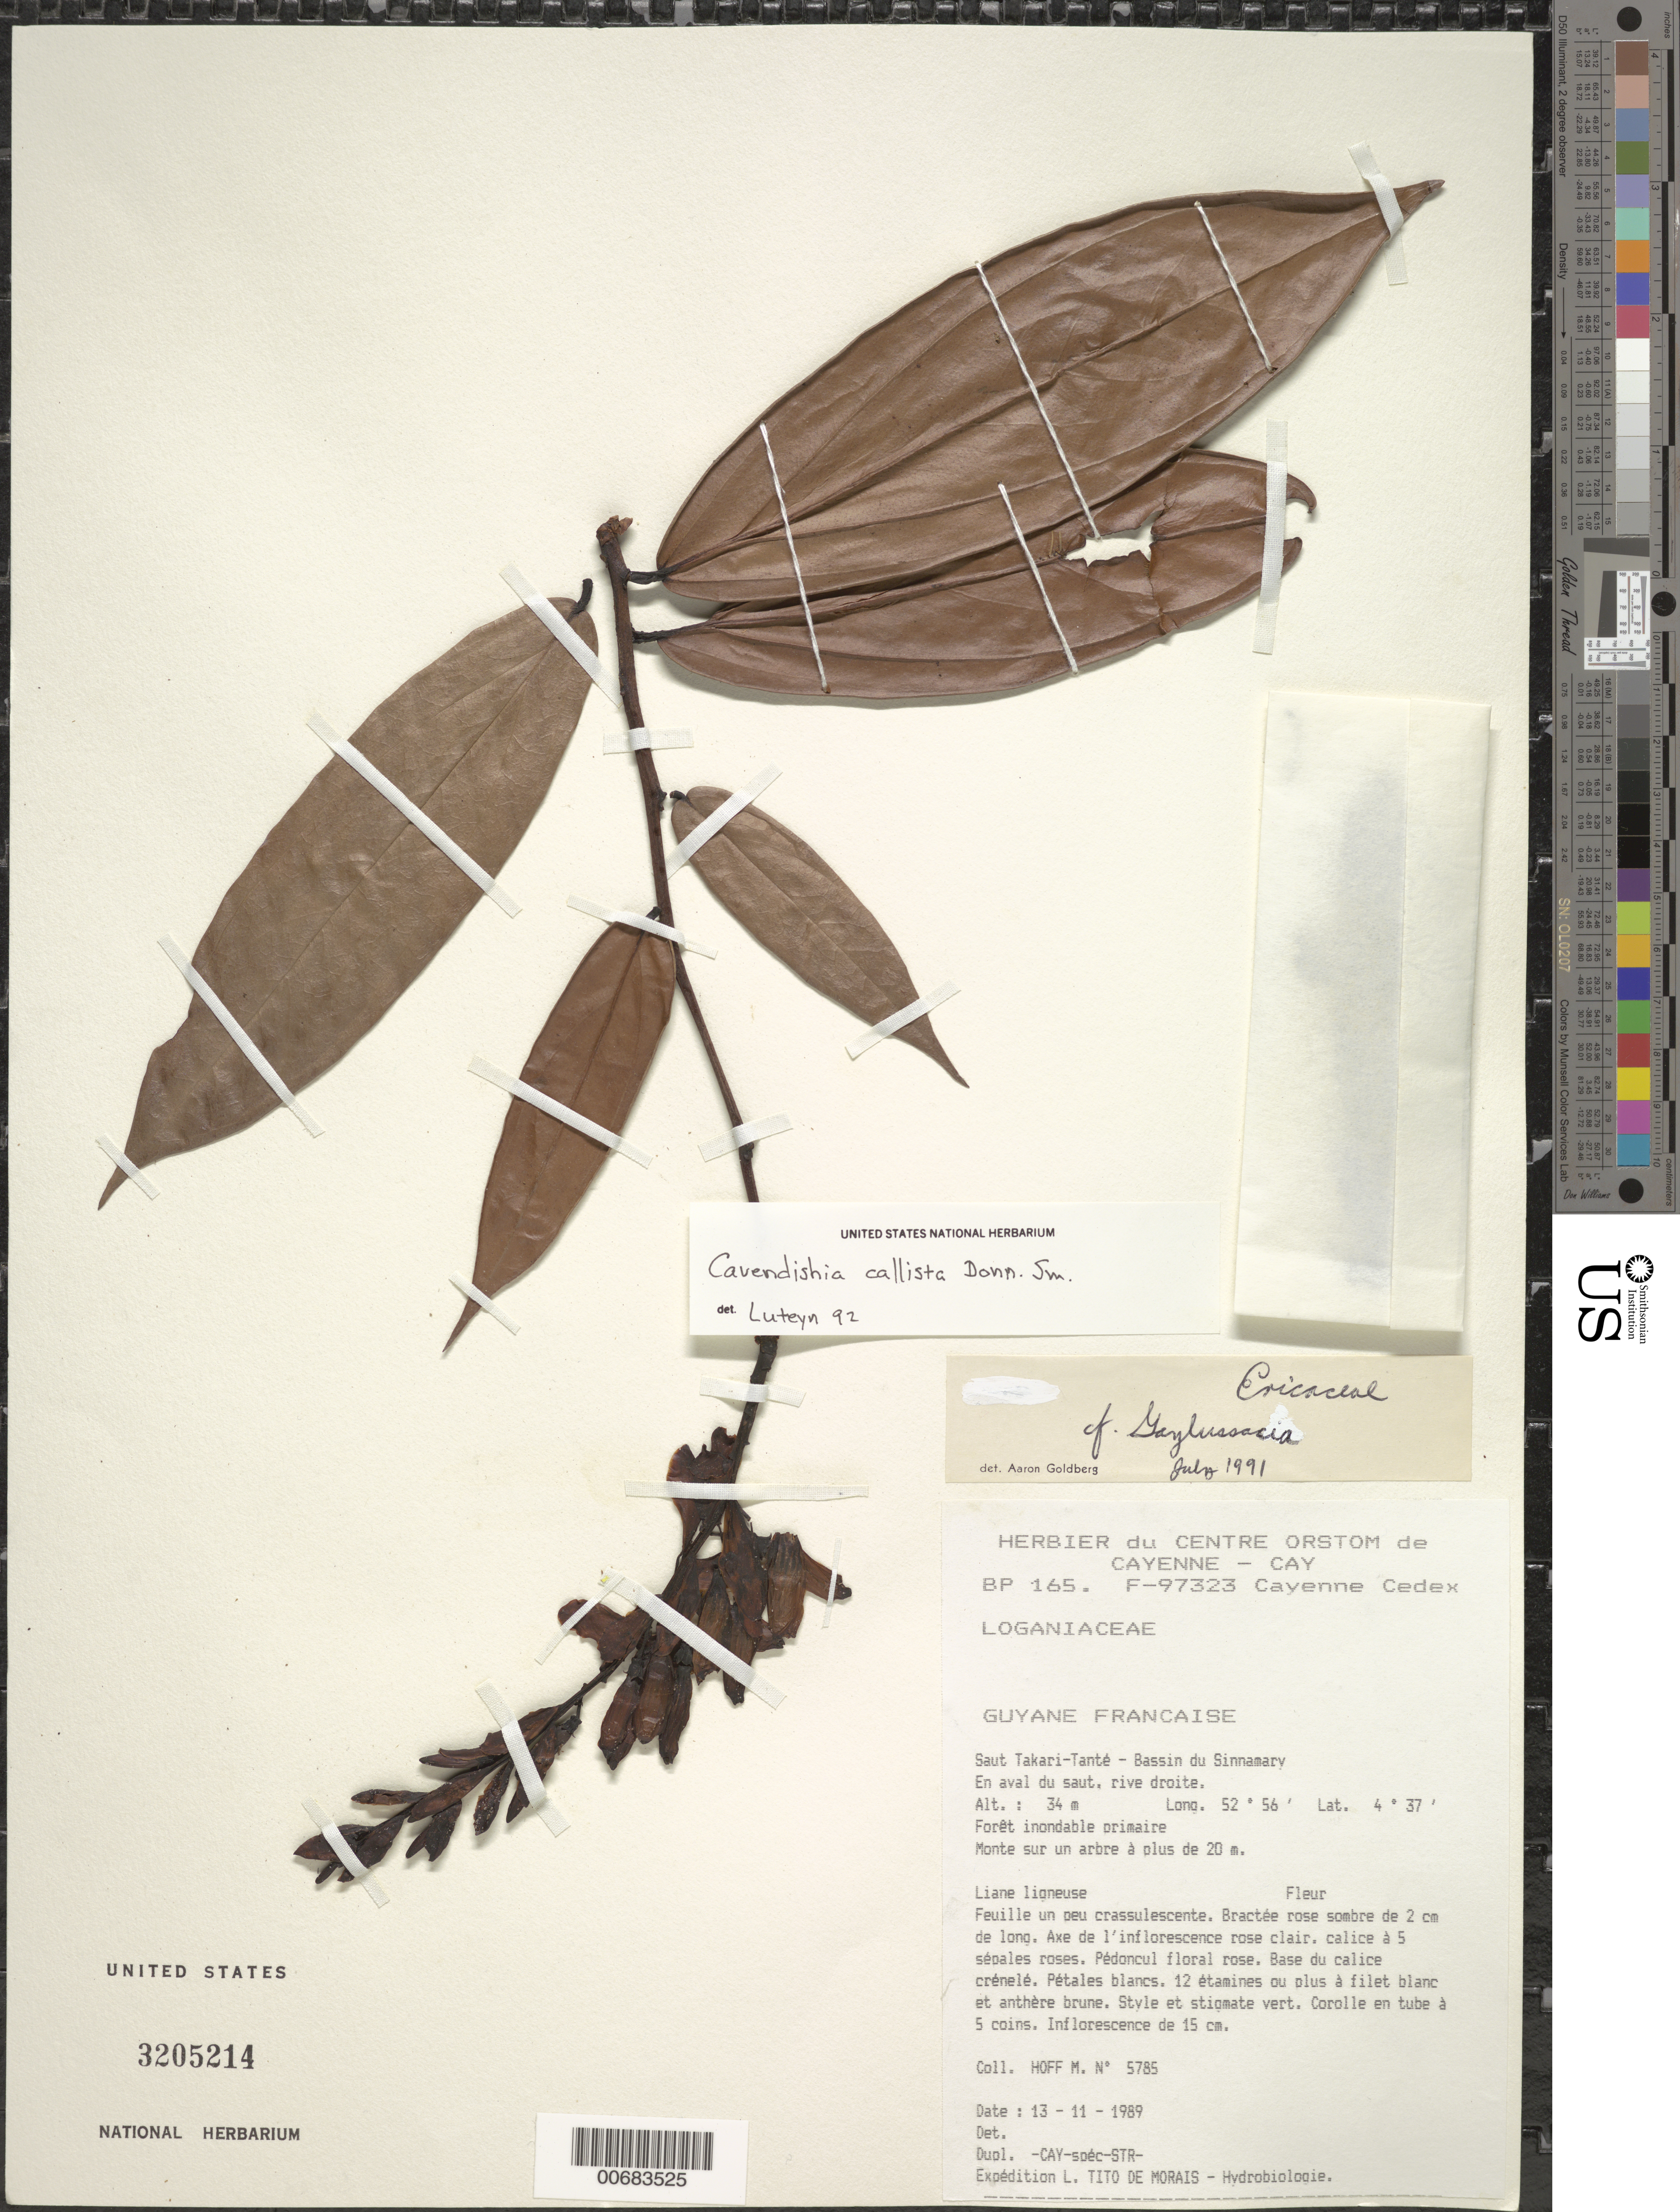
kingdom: Plantae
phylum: Tracheophyta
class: Magnoliopsida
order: Ericales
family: Ericaceae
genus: Cavendishia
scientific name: Cavendishia callista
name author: Donn. Sm.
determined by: Luteyn, J. L.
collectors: M. Hoff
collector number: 5785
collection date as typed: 13-Nov-89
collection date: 1989-11-13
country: French Guiana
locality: Saut Takari-Tanté, Bassin du Sinnamary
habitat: Forêt inondable primarie; monte sur un arbre a plus de 20 m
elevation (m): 34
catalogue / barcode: US 3205214